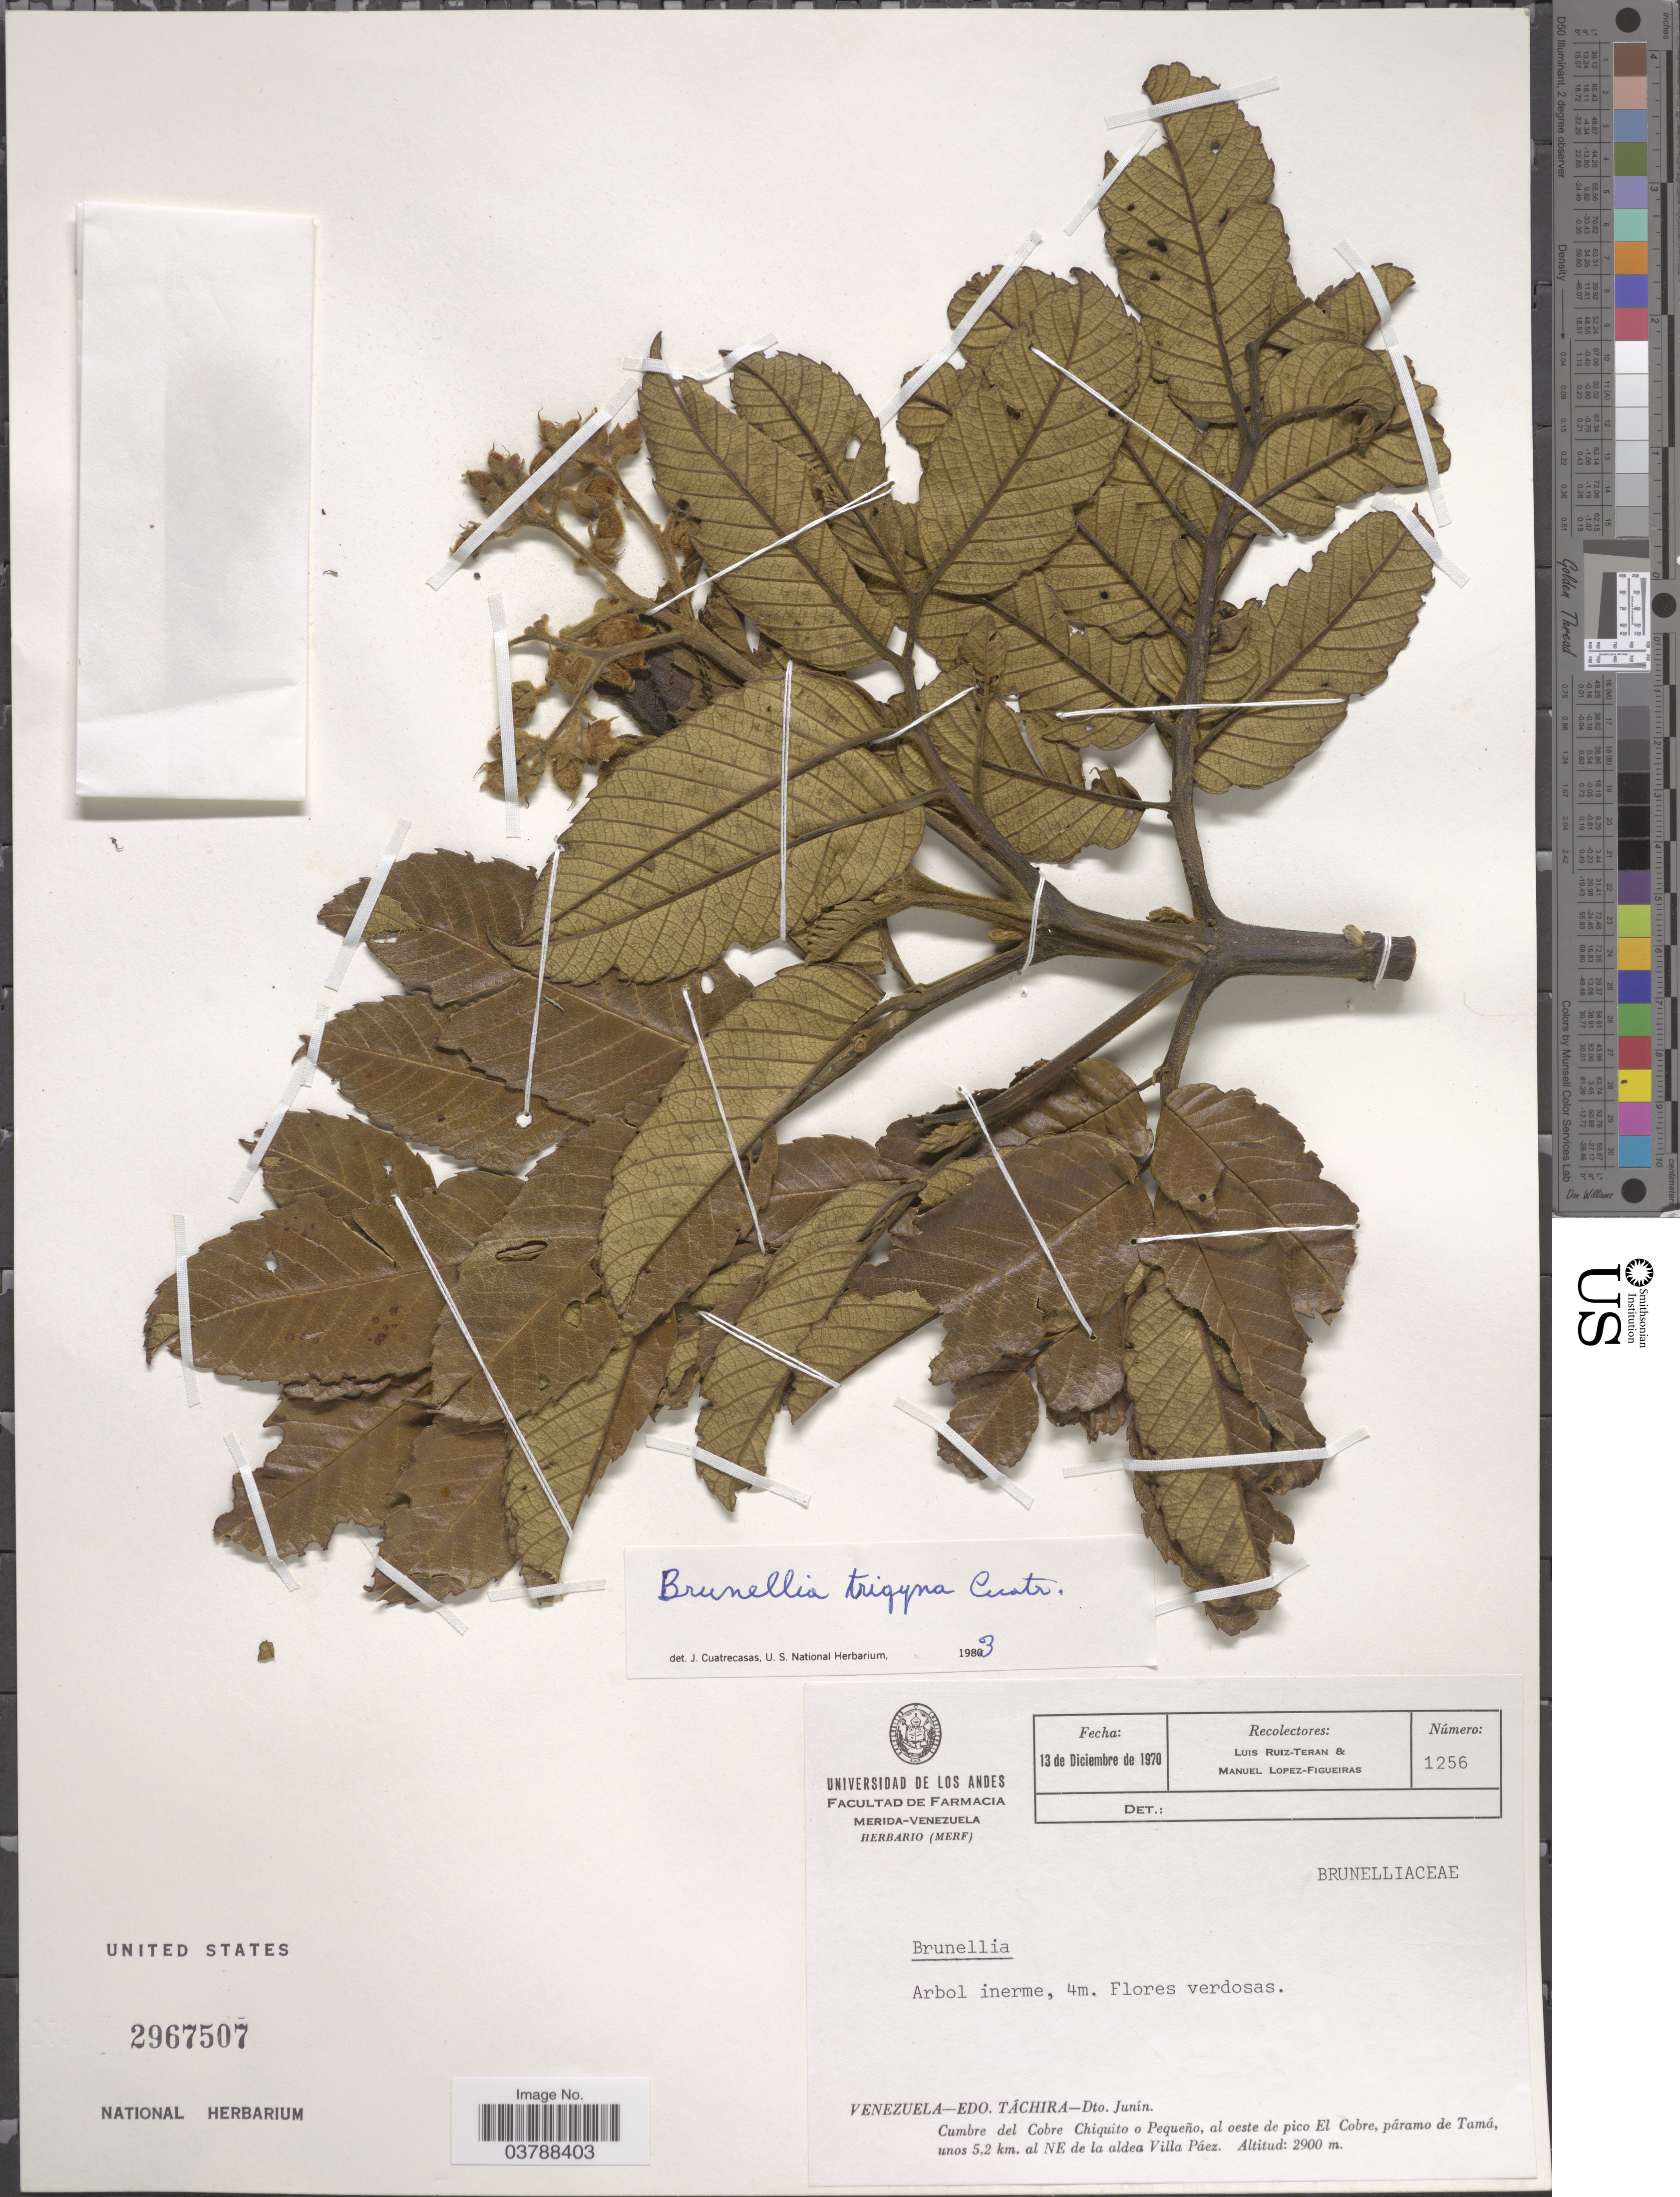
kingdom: Plantae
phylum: Tracheophyta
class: Magnoliopsida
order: Oxalidales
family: Brunelliaceae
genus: Brunellia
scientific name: Brunellia trigyna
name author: Cuatrec.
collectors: L. E. Ruíz-Terán & M. López Figueiras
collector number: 1256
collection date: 1970-12-13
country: Venezuela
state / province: Tachira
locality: Edo. Táchira - Dto. Junín. Cumbre del Cobre Chiquito o Pequeño, al oeste de pico El Cobre, páramo de Tamá, unos 5.2 km. al NE de la aldea Villa Páez.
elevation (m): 2900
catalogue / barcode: US 2967507